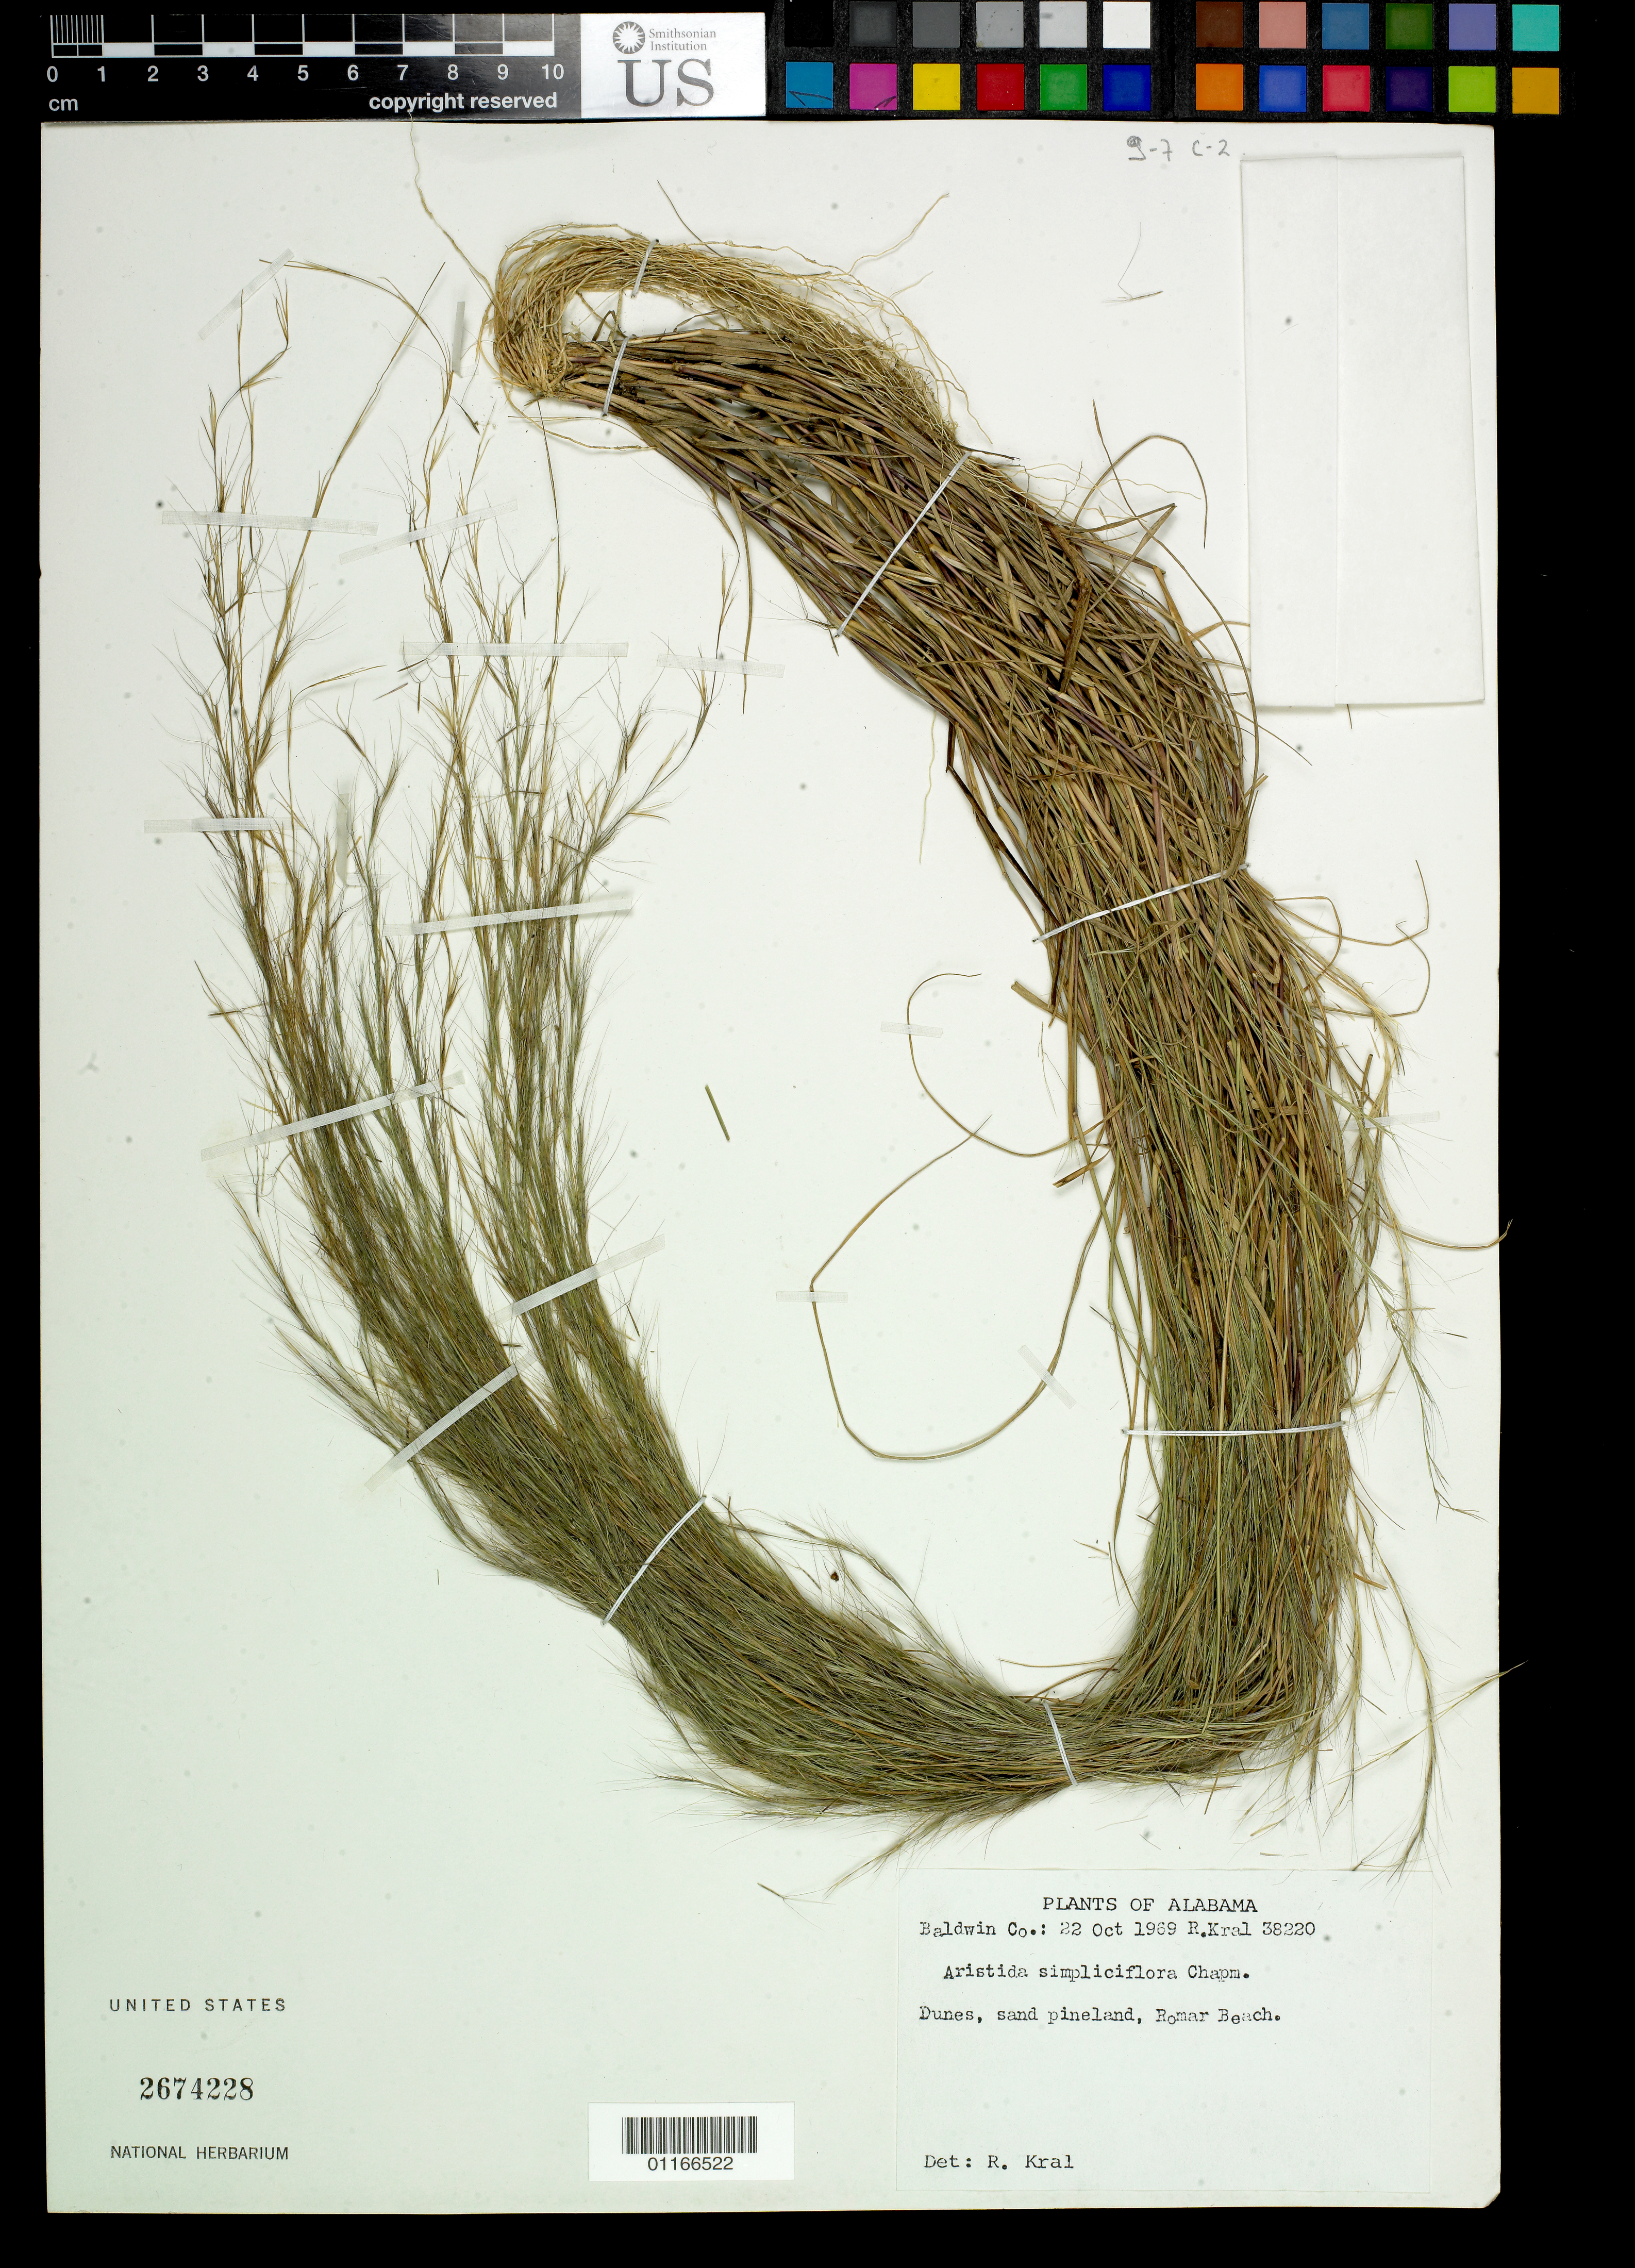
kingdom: Plantae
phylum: Tracheophyta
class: Liliopsida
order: Poales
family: Poaceae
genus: Aristida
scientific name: Aristida simpliciflora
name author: Chapm.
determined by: Kral, Robert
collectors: R. Kral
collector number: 38220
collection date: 1969-10-22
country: United States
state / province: Alabama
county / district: Baldwin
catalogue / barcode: US 2674228